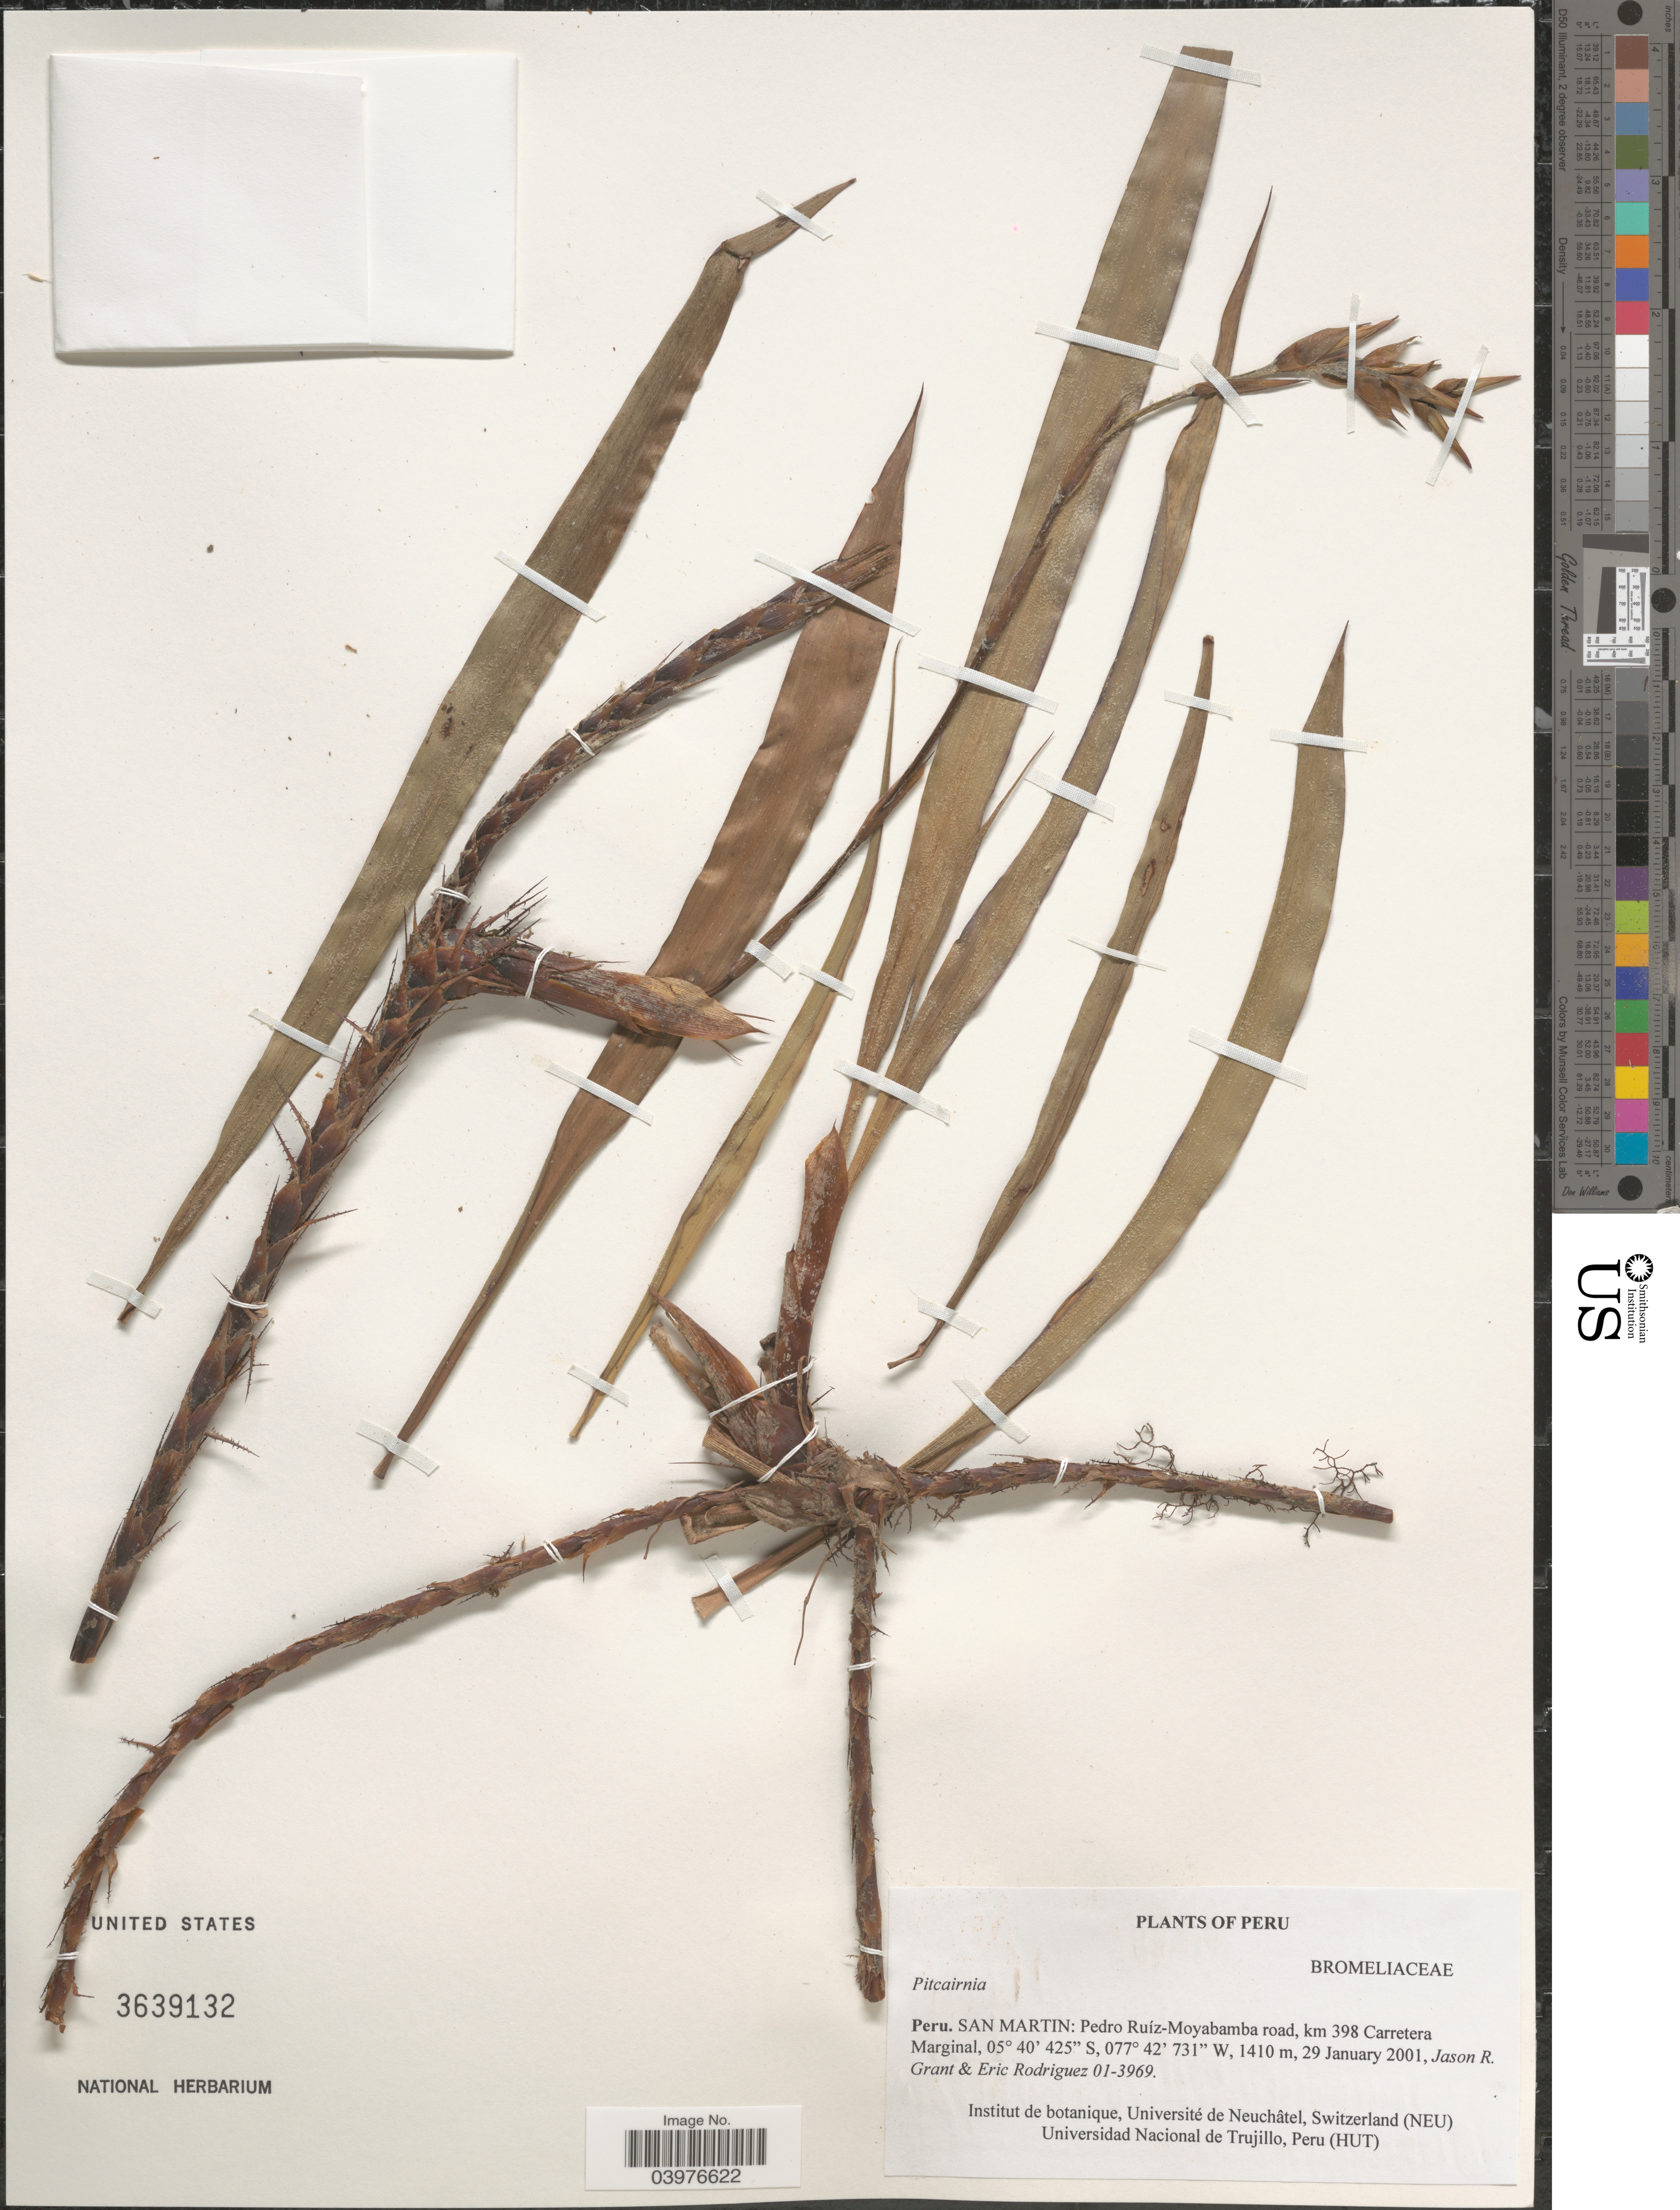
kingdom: Plantae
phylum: Tracheophyta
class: Liliopsida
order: Poales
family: Bromeliaceae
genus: Pitcairnia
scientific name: Pitcairnia sp.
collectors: J. R. Grant & E. Rodriguez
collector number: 01-3969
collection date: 2001-01-29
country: Peru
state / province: San Martín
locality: Pedro Ruíz-Moyabamba road, km 398 Carretera Marginal.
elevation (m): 1410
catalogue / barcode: US 3639132